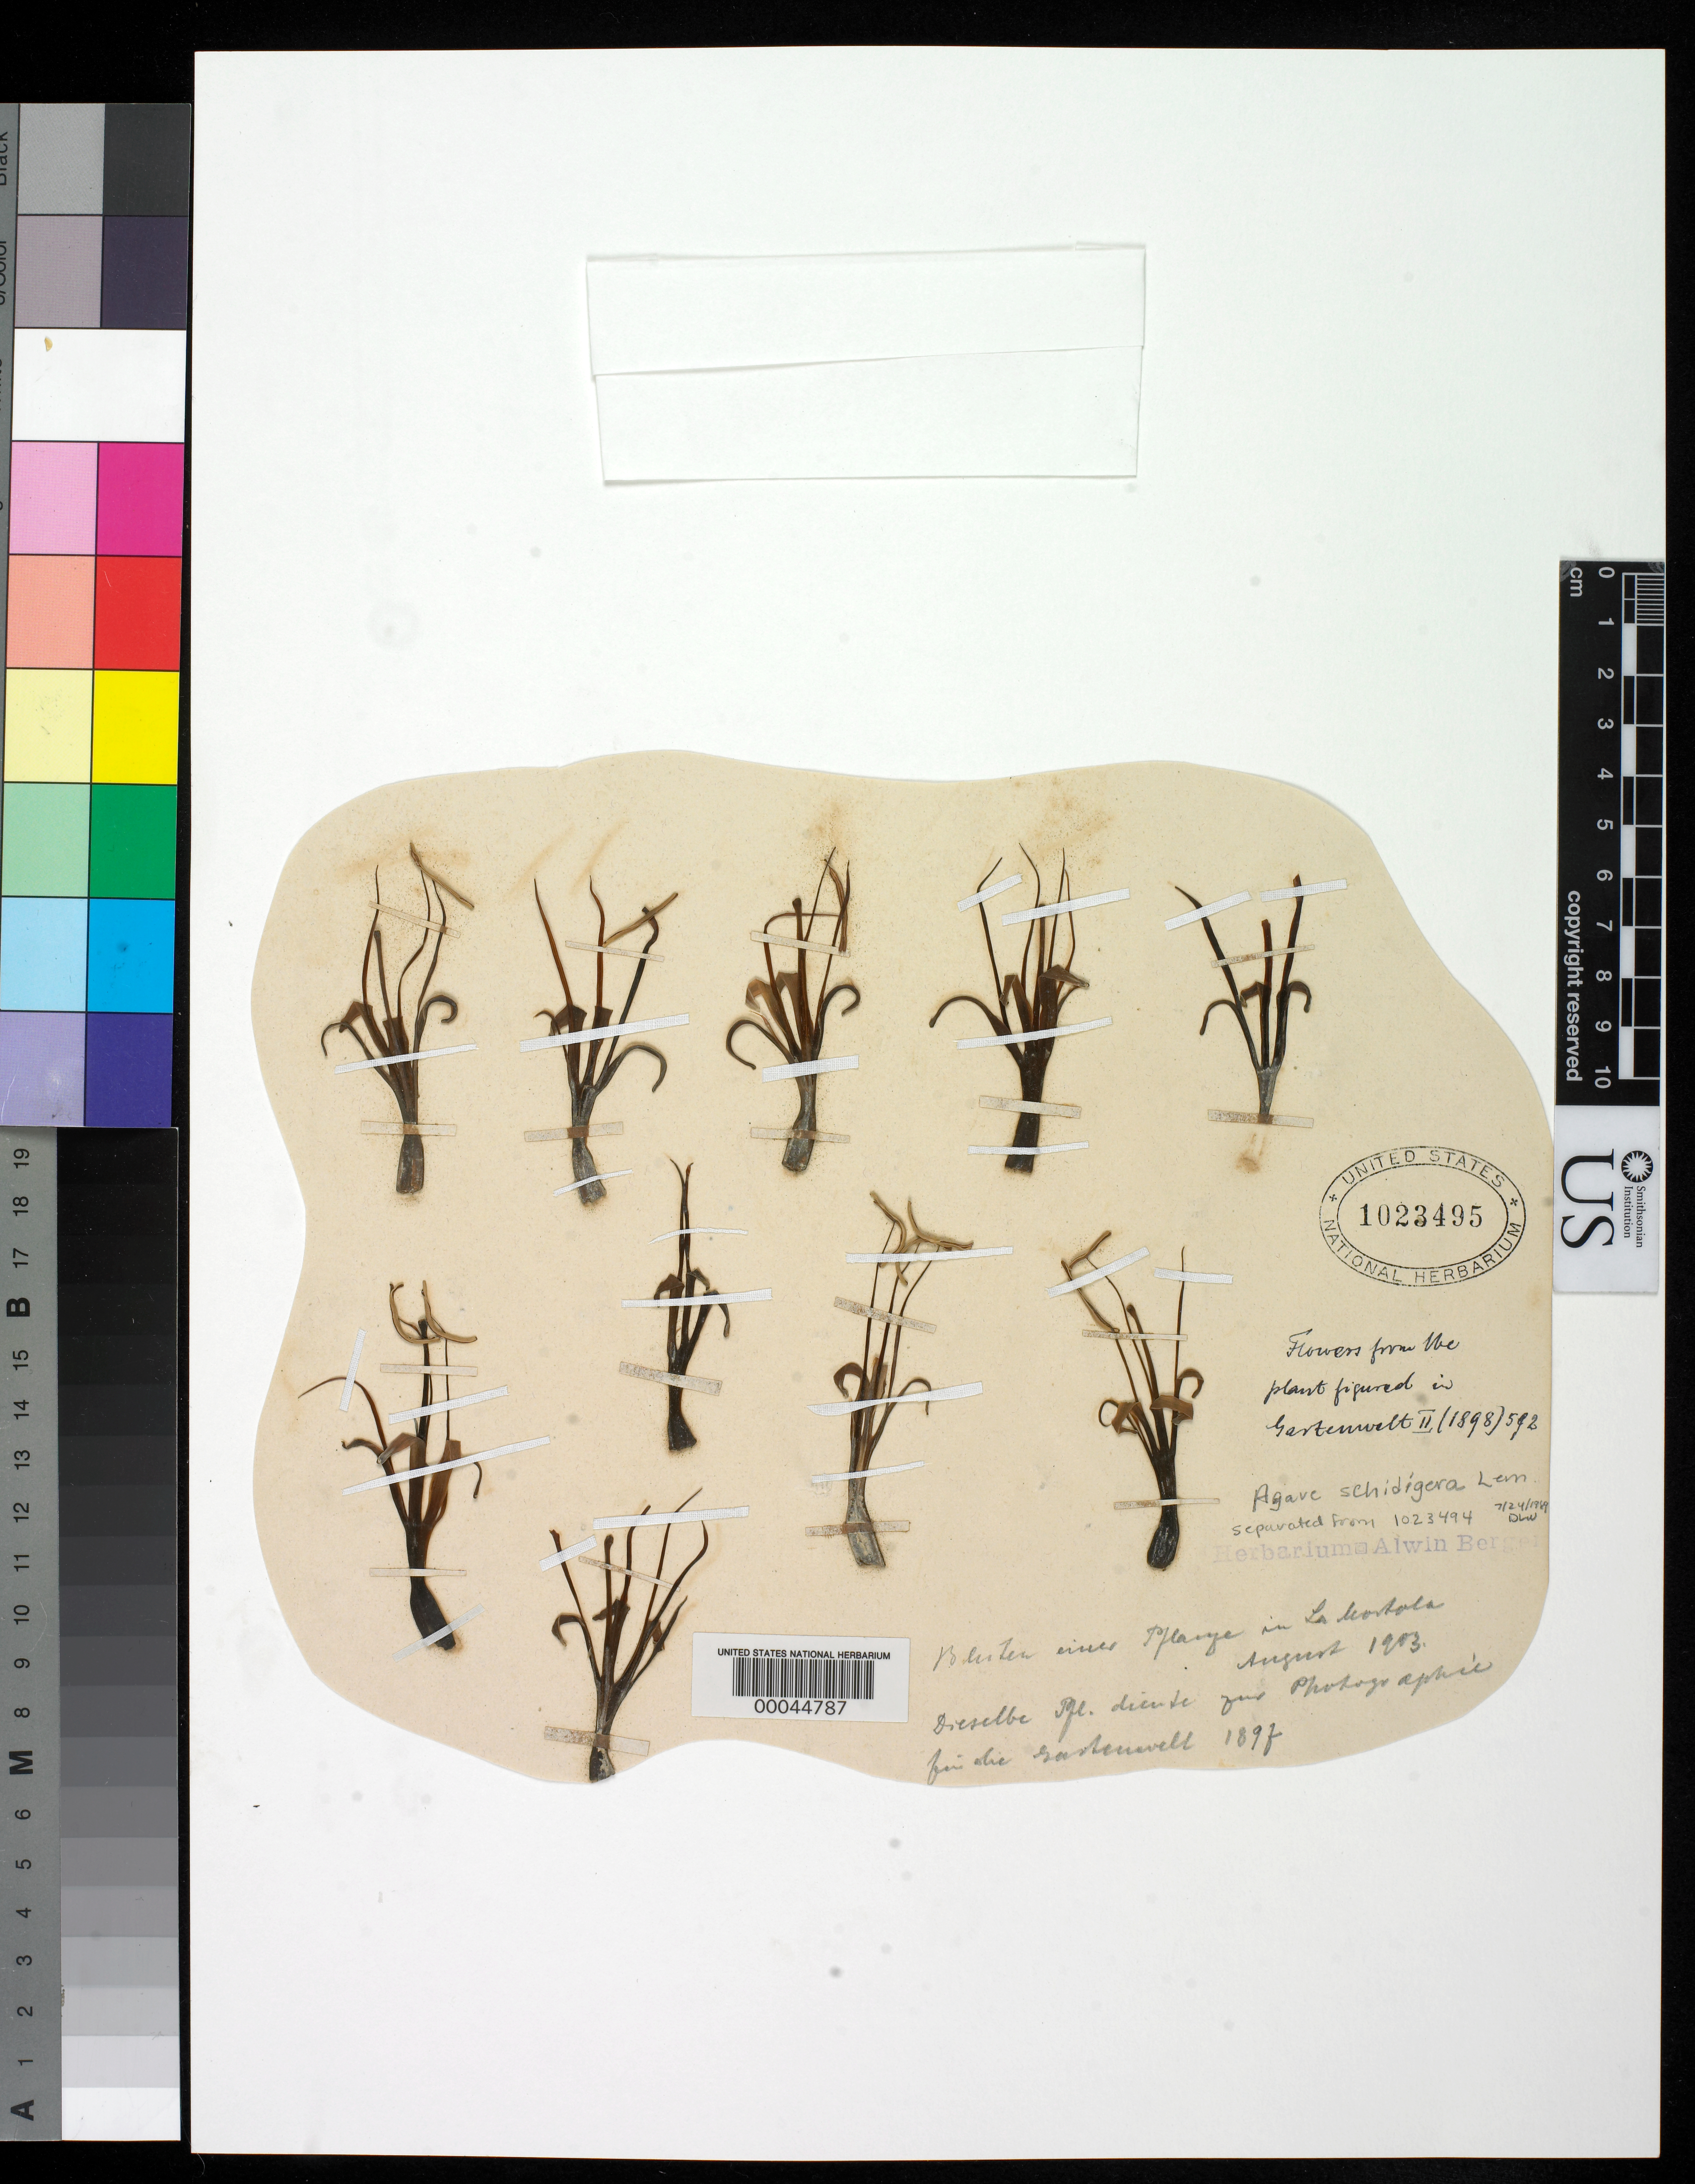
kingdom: Plantae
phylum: Tracheophyta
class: Liliopsida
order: Asparagales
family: Asparagaceae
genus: Agave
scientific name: Agave schidigera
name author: Lem.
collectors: ex herb. A. Berger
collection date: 1909-06-02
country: Mexico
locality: Cultivated at La Mortola, Italy.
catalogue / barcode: US 1023495